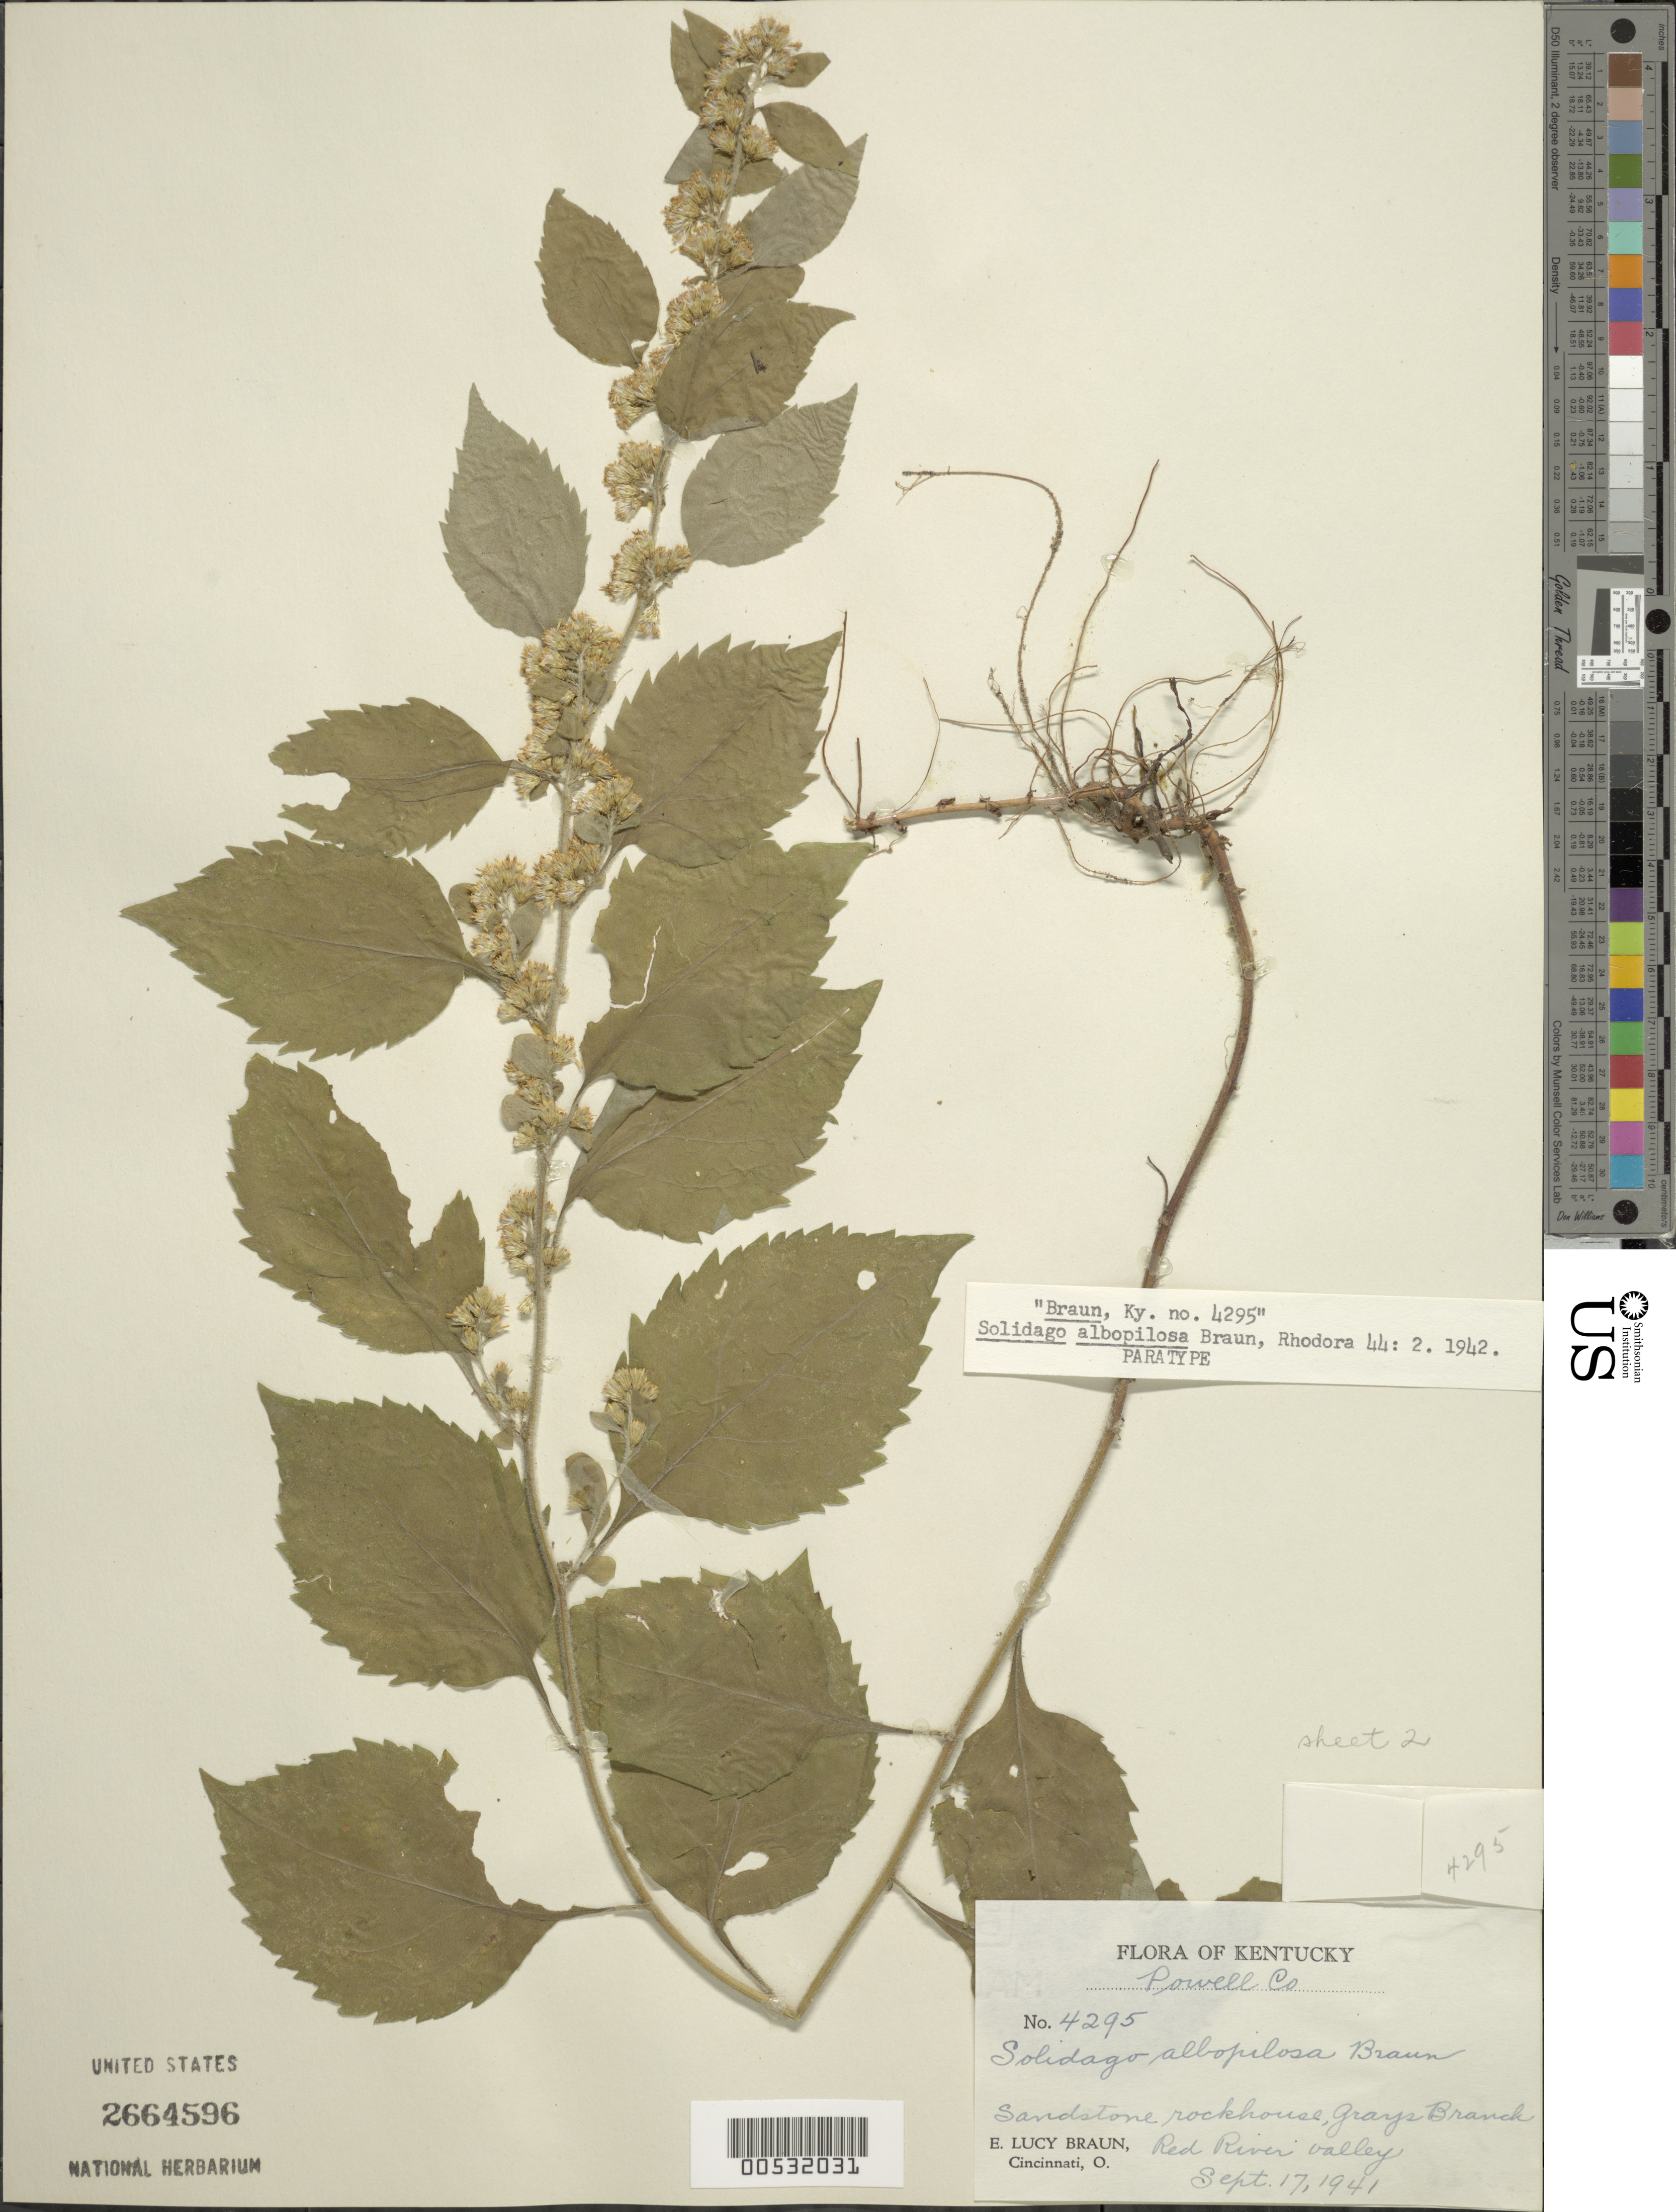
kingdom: Plantae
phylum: Tracheophyta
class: Magnoliopsida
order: Asterales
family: Asteraceae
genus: Solidago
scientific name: Solidago albopilosa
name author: E.L. Braun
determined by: Braun, E. Lucy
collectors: E. L. Braun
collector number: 4295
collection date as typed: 17 Sep 1941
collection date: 1941-09-17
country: United States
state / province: Kentucky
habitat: sandstone rockhouse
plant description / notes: Paratype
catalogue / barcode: US 2664596